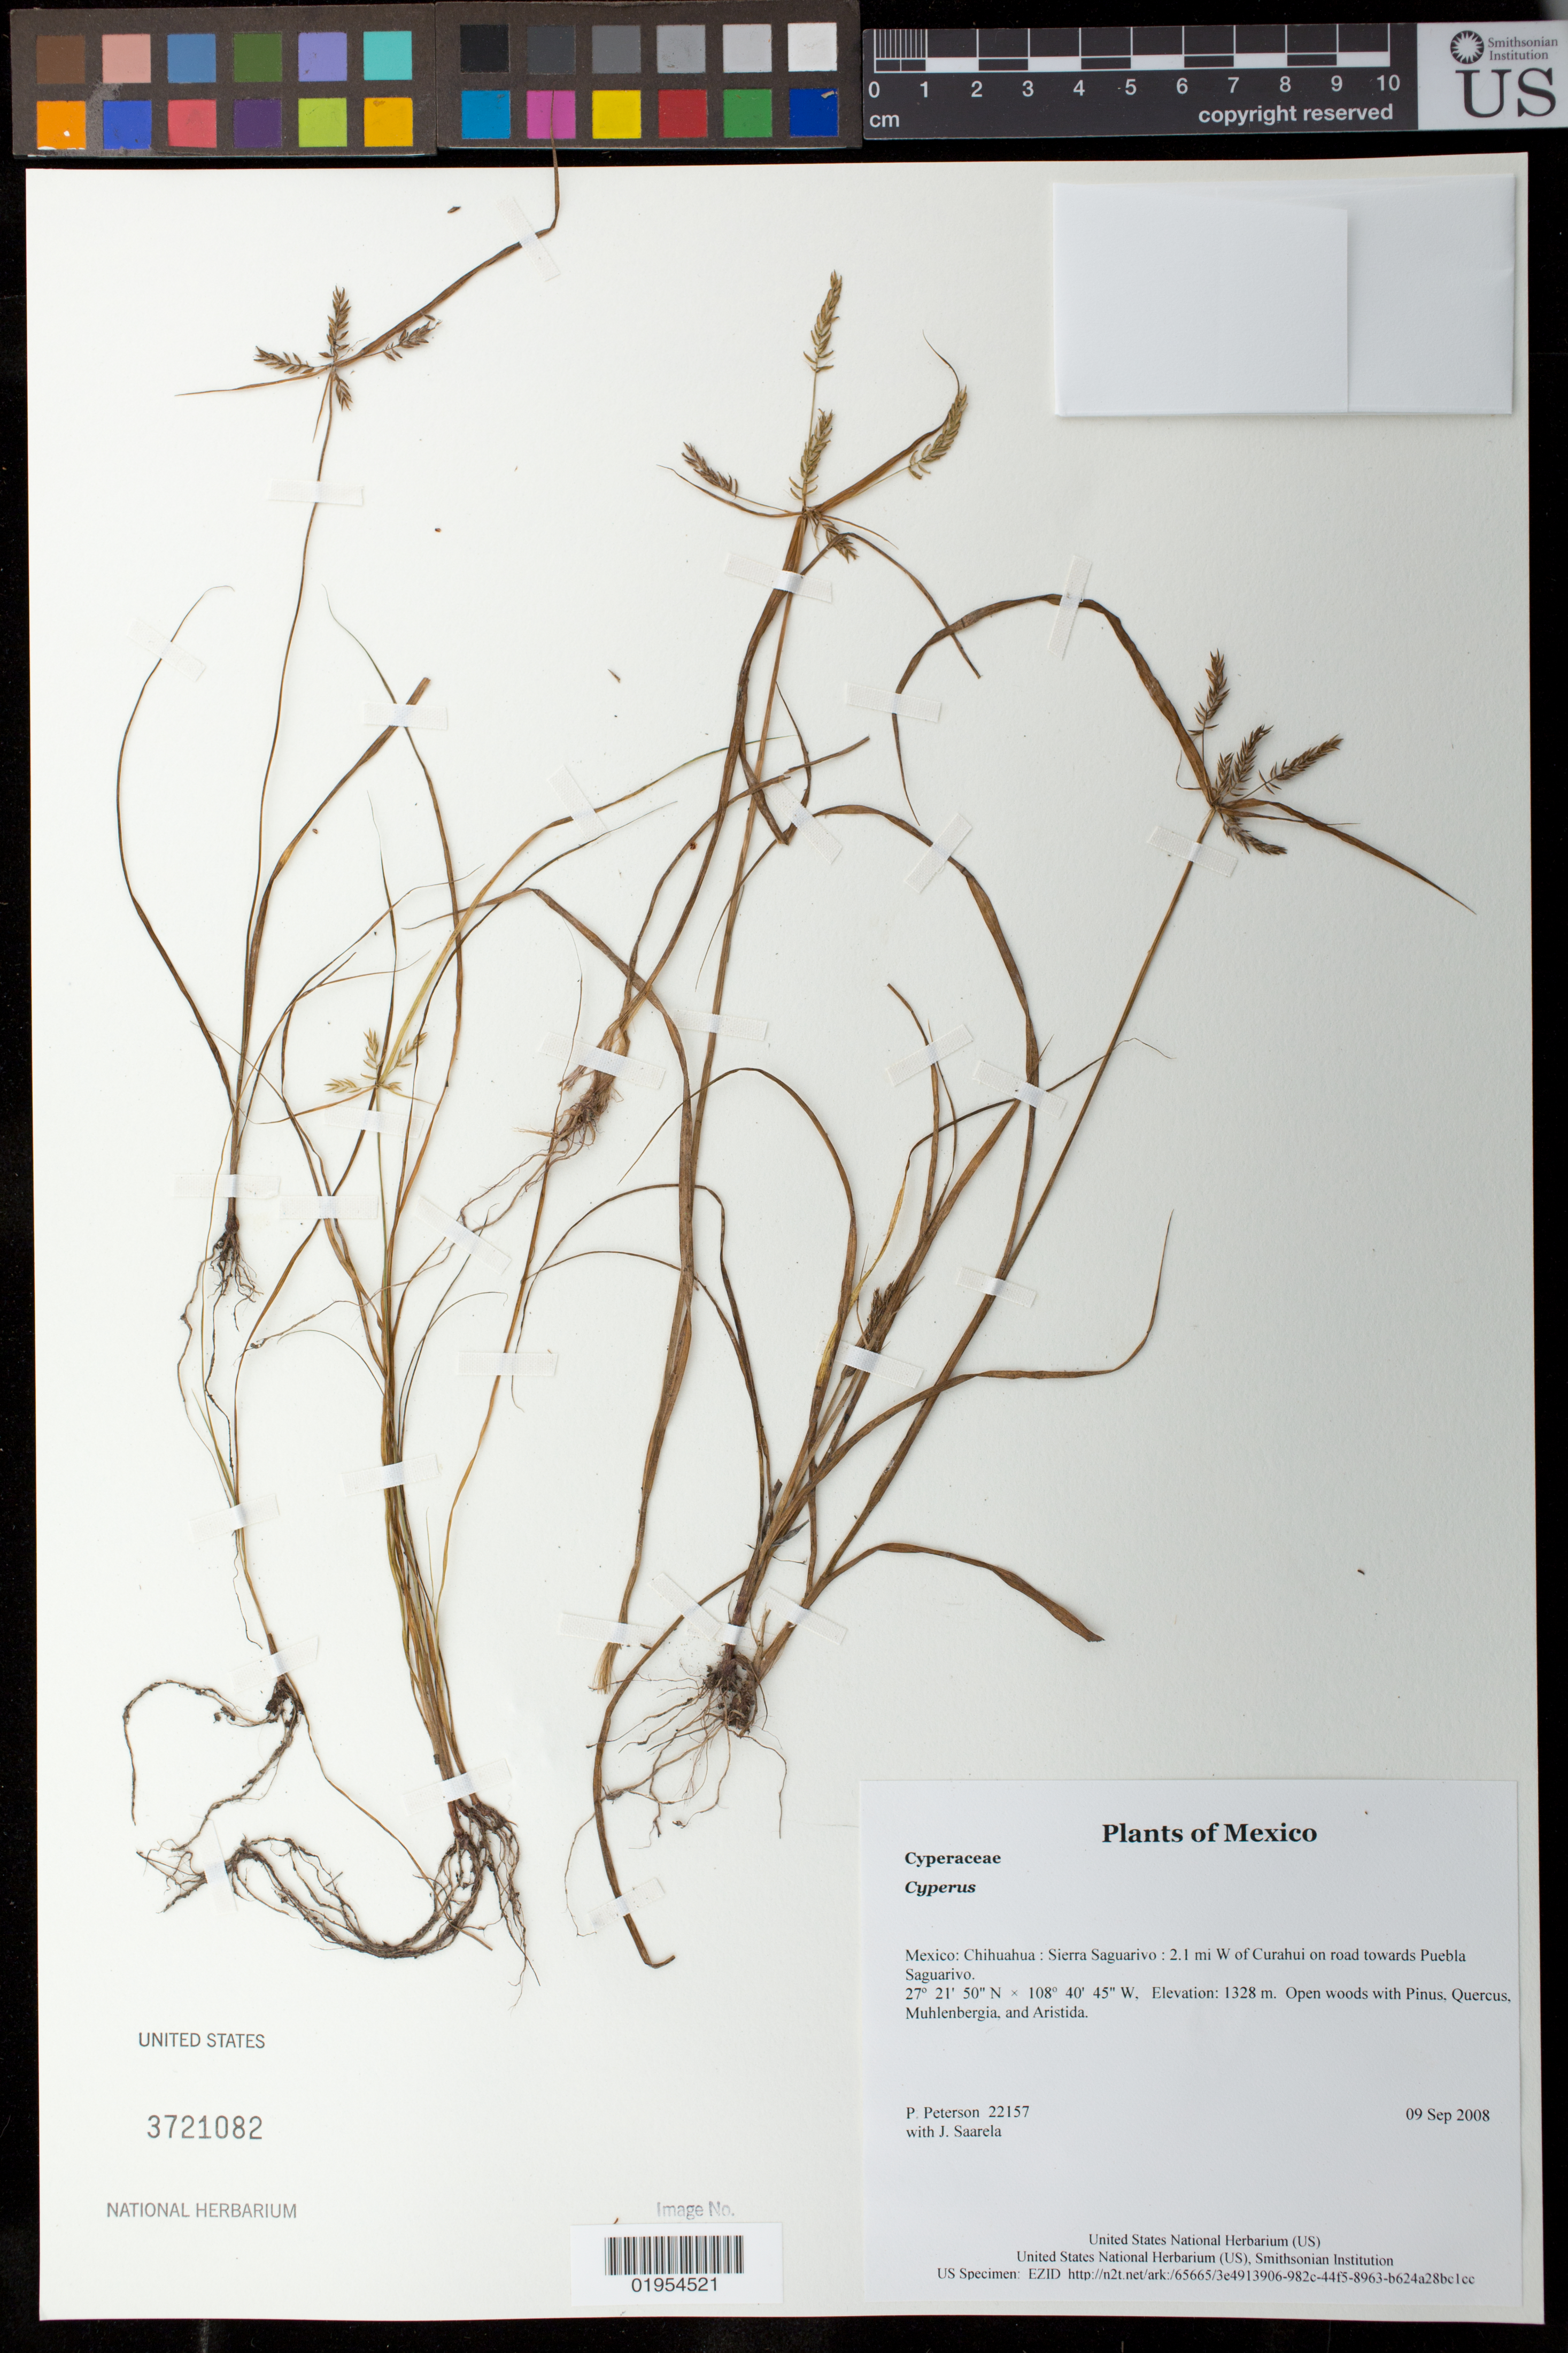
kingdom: Plantae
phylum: Tracheophyta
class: Liliopsida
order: Poales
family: Cyperaceae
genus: Cyperus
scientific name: Cyperus sp.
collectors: P. M. Peterson & J. Saarela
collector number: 22157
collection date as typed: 09 Sep 2008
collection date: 2008-09-09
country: Mexico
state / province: Chihuahua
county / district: Sierra Saguarivo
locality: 2.1 mi W of Curahui on road towards Puebla Saguarivo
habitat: Open woods with Pinus, Quercus, Muhlenbergia, and Aristida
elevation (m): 1328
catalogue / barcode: US 3721082